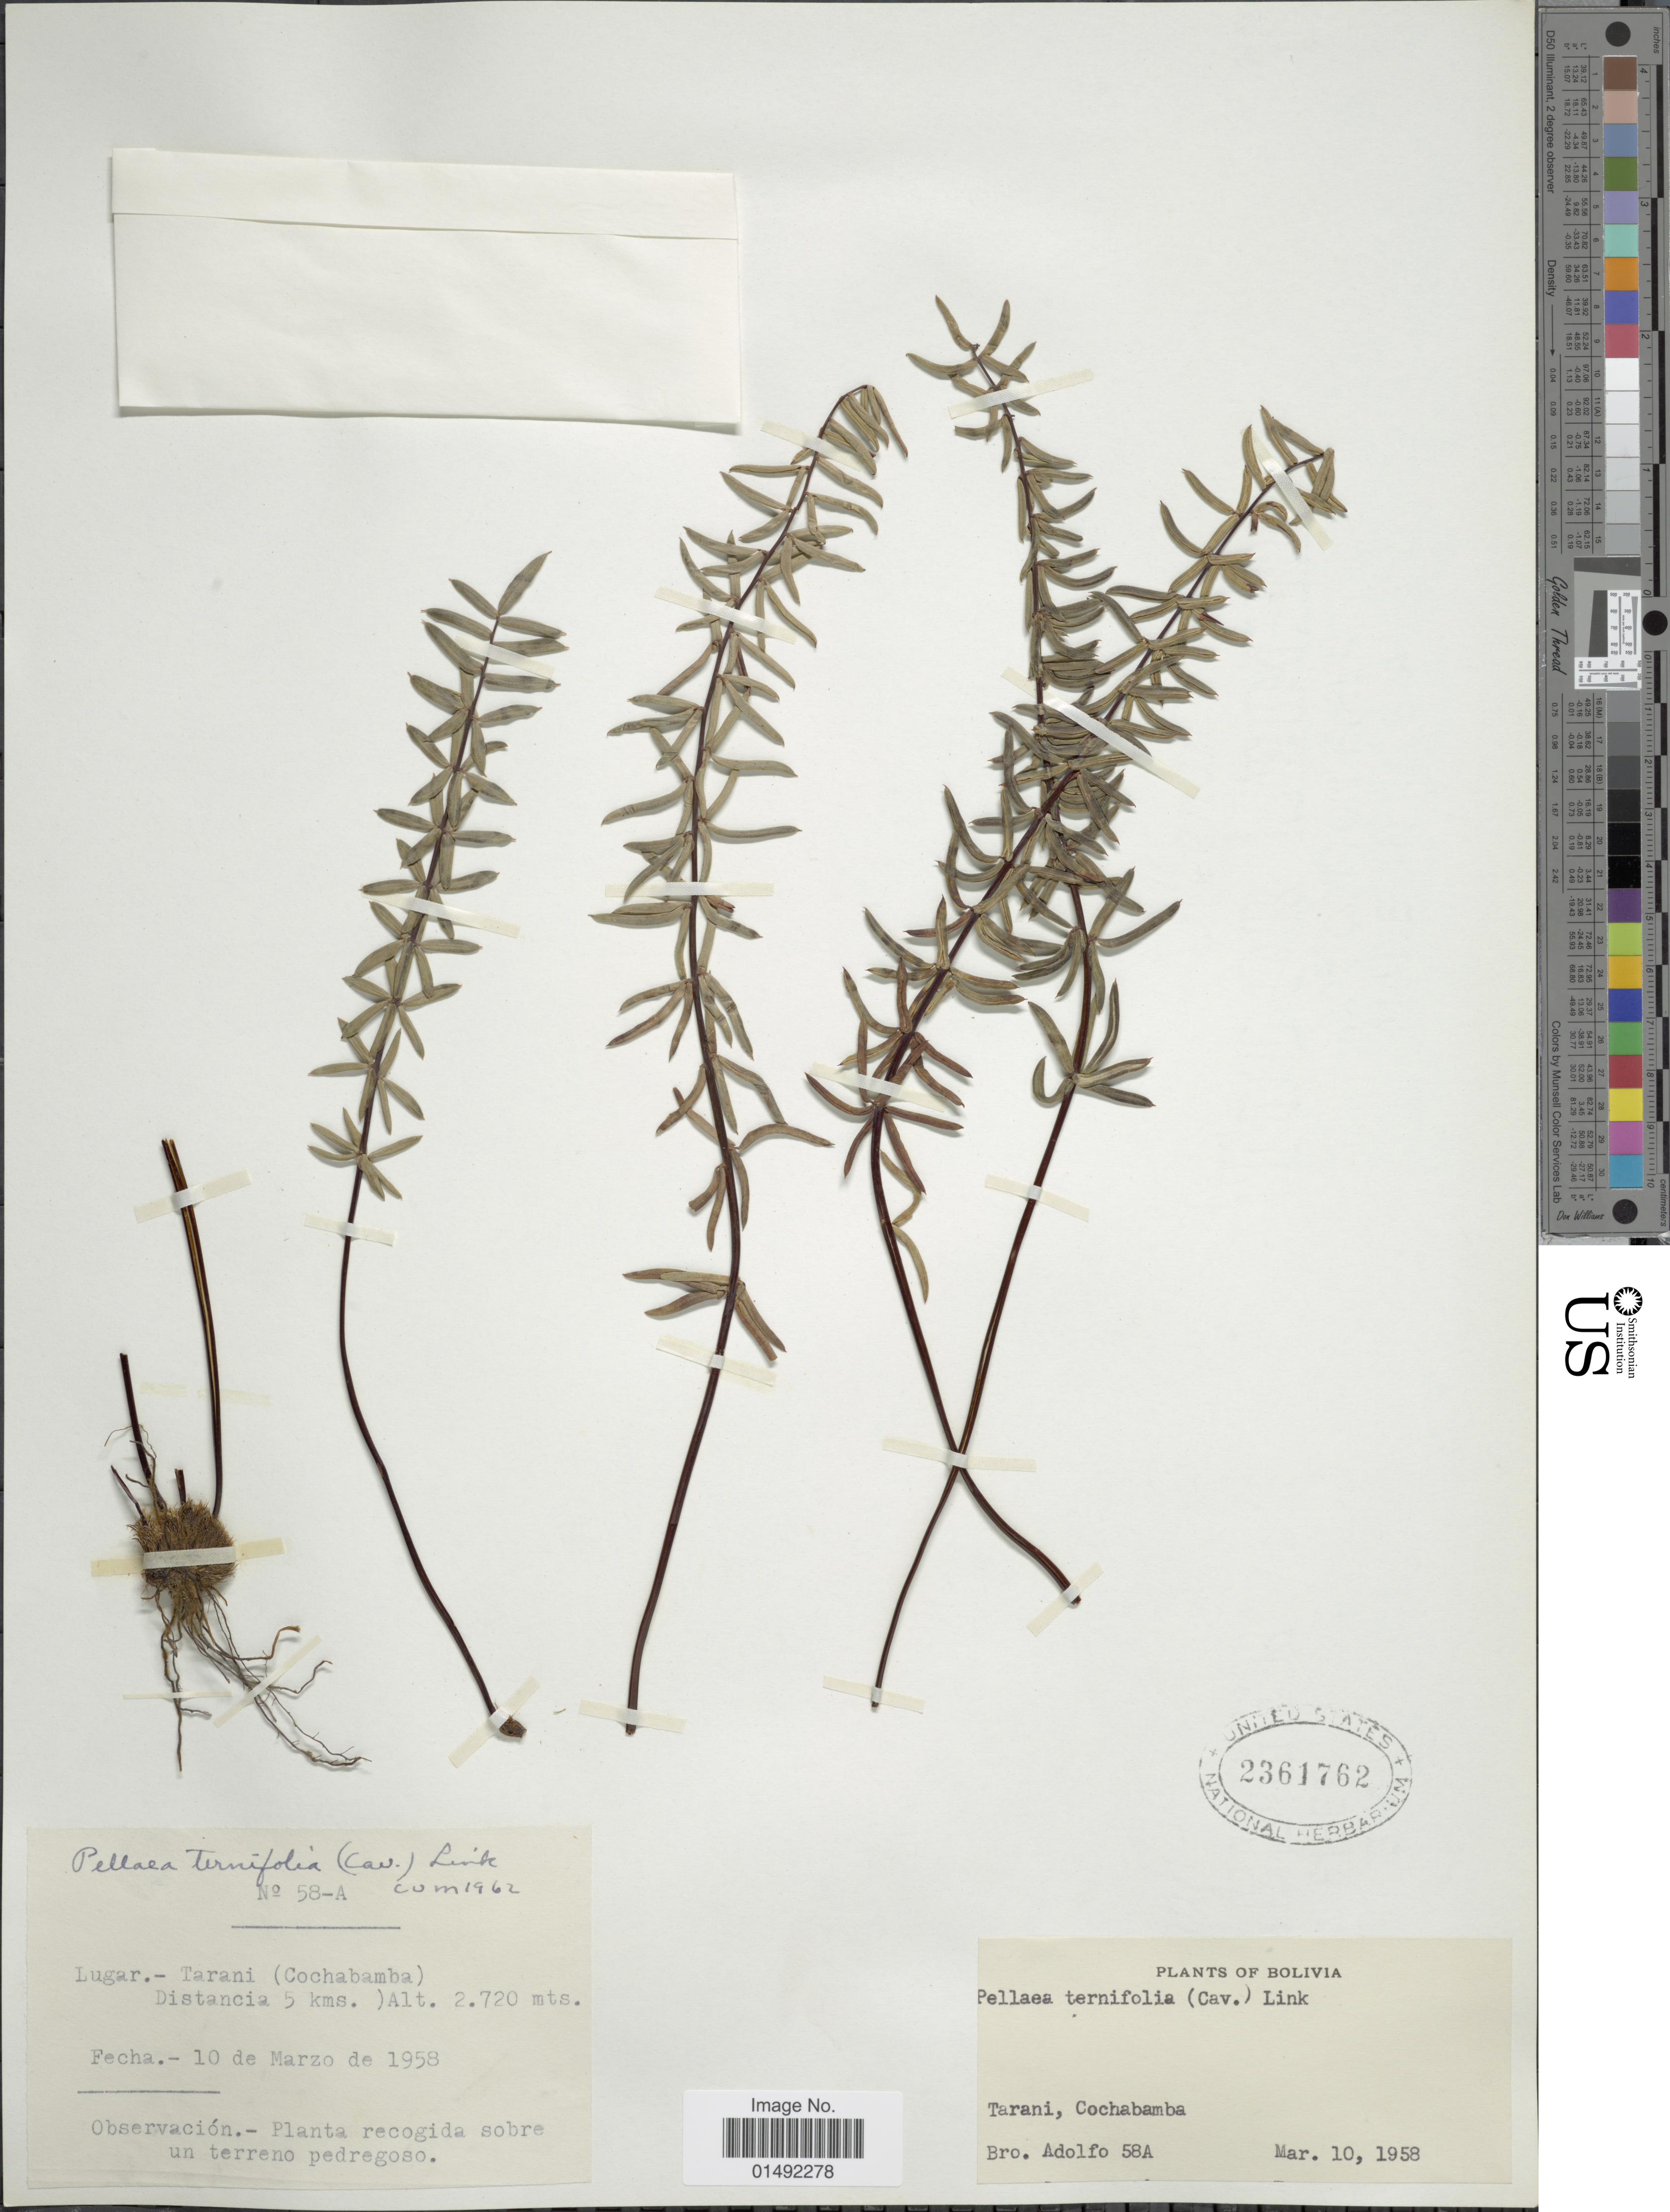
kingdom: Plantae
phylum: Tracheophyta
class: Polypodiopsida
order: Polypodiales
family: Pteridaceae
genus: Pellaea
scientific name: Pellaea ternifolia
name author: (Cav.) Link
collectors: Bro. Adolfo M.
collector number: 58A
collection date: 1958-03-10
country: Bolivia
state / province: Cochabamba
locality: Luga.- Tarani Distancia 5 kms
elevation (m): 2720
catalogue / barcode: US 2361762